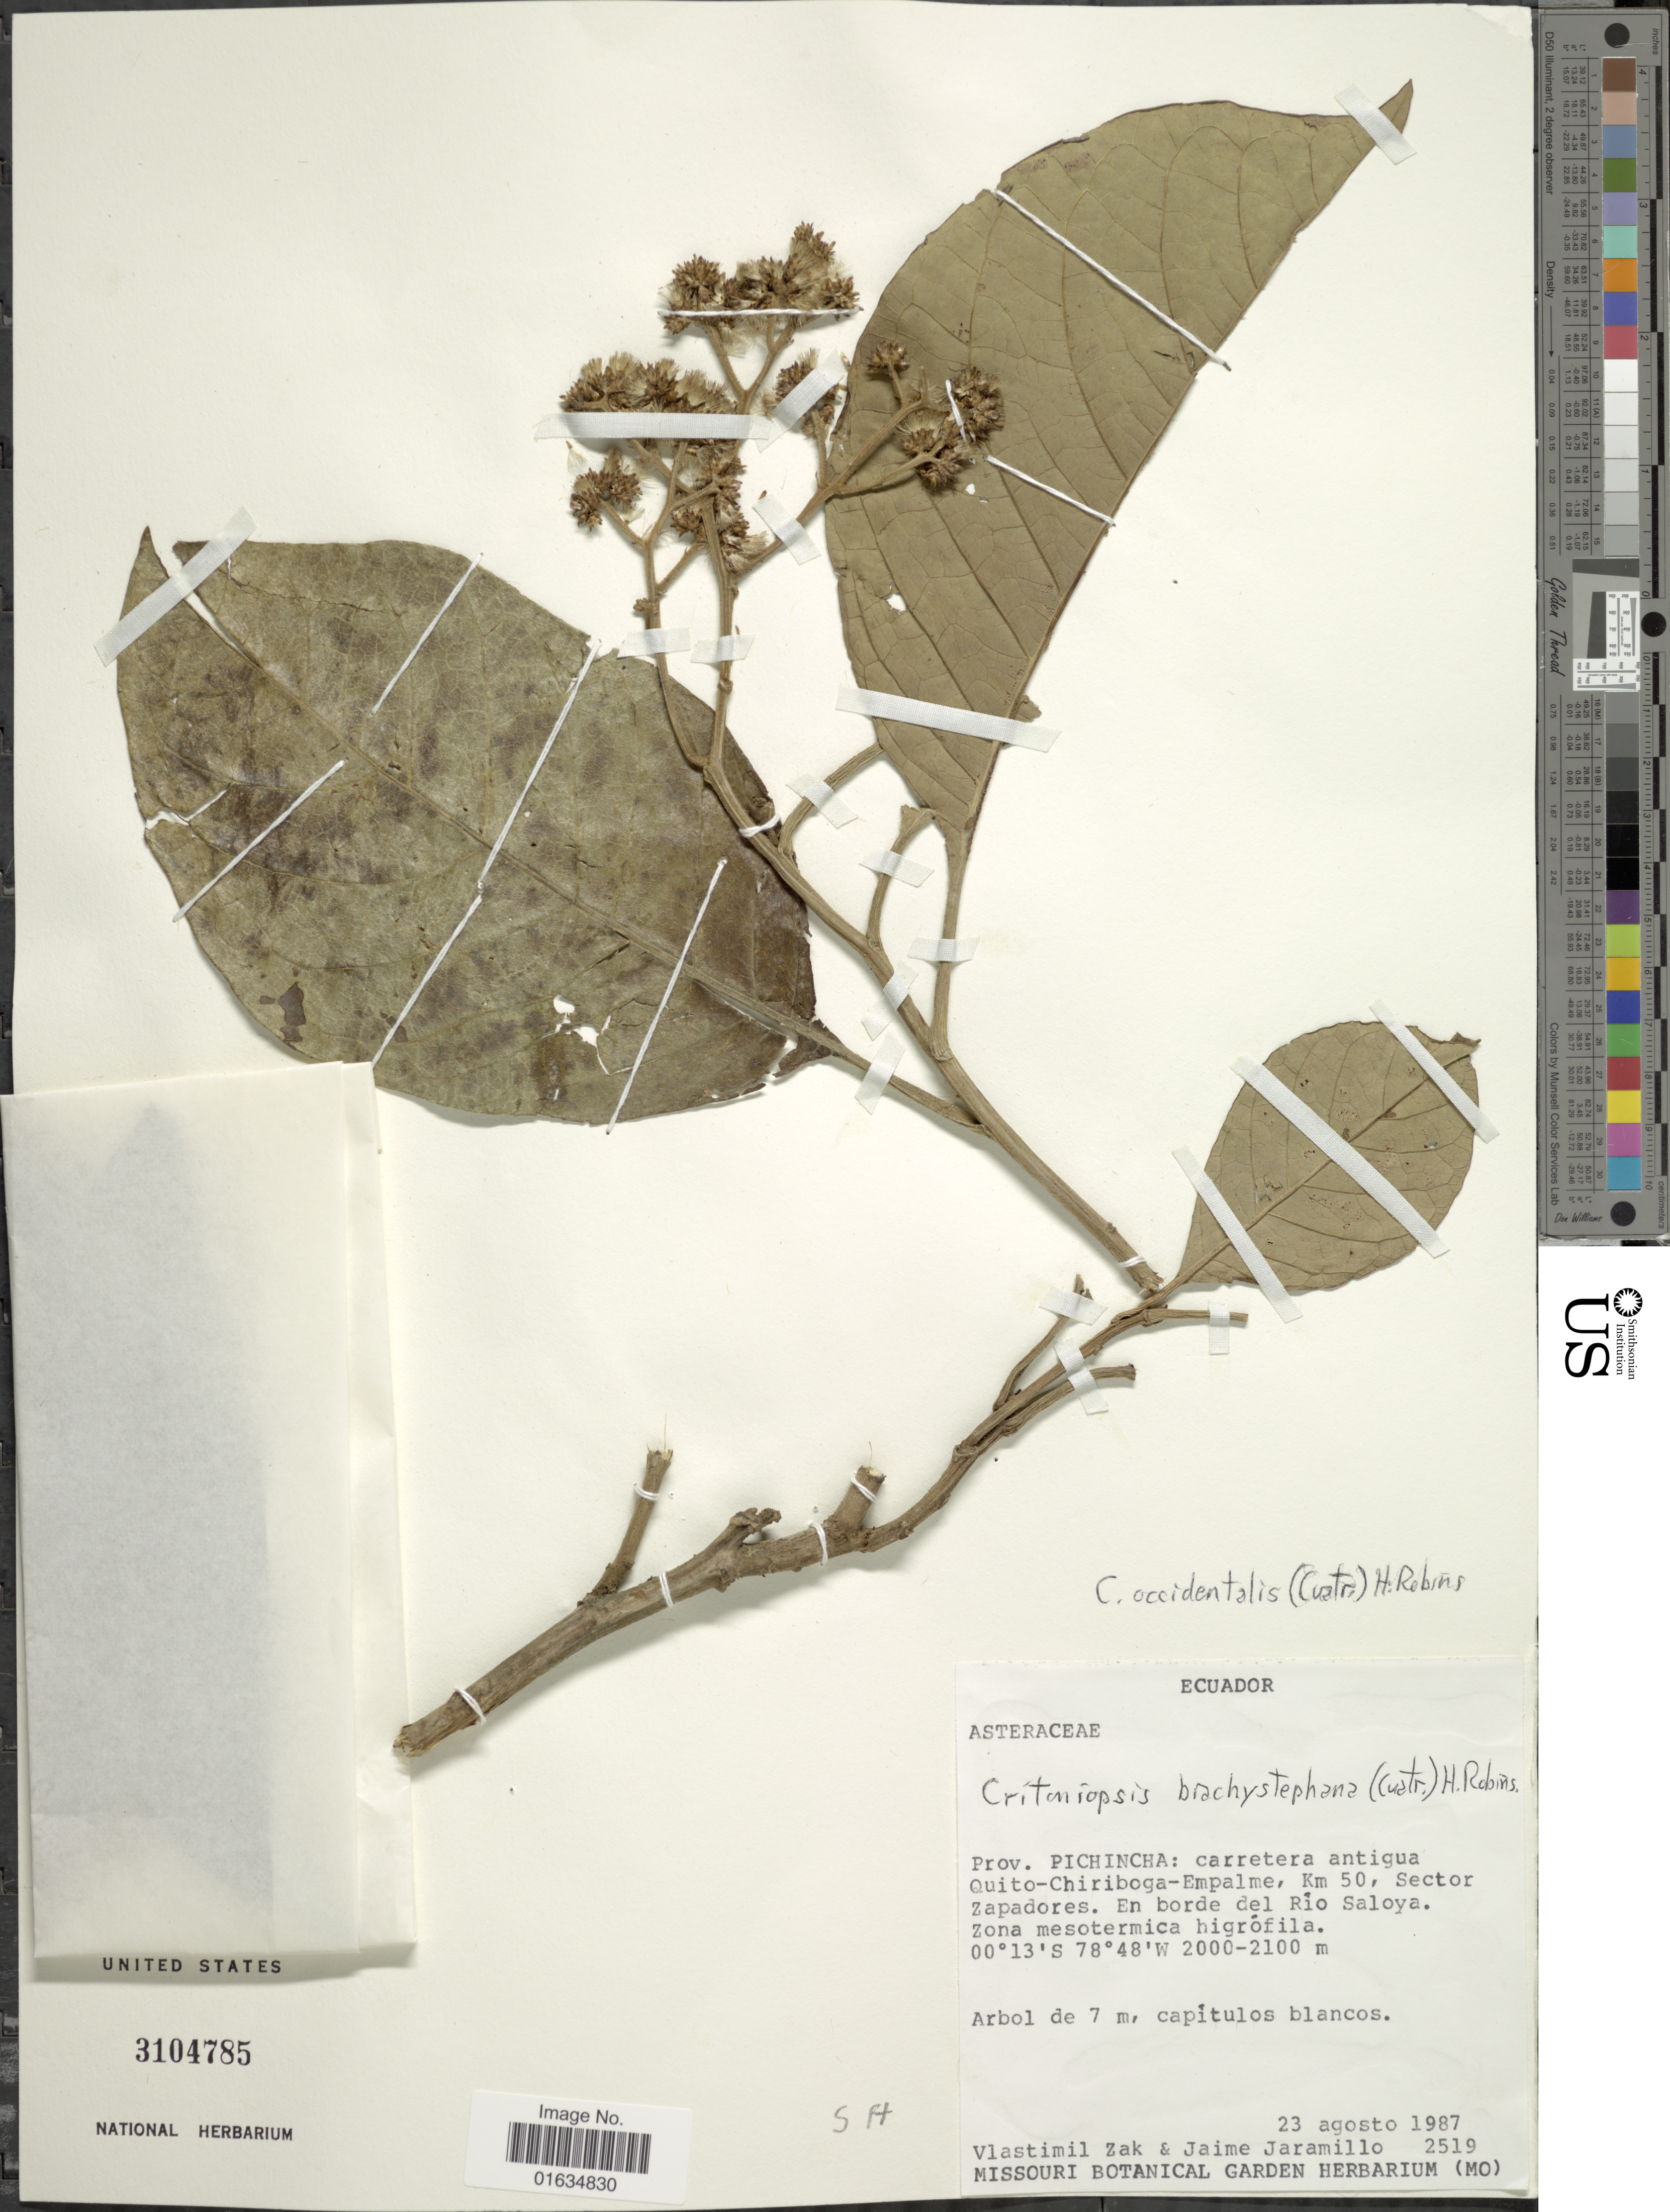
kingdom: Plantae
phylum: Tracheophyta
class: Magnoliopsida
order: Asterales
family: Asteraceae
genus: Critoniopsis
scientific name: Critoniopsis occidentalis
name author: (Cuatrec.) H. Rob.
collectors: V. Zak & J. Jaramillo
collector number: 2519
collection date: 1987-08-23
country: Ecuador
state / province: Pichincha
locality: Prov. Pichincha, carretera antigua Quito-Chiriboga-Empalme, km 50, Sector Zapadores, en borde del Rio Saloya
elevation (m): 2000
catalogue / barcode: US 3104785